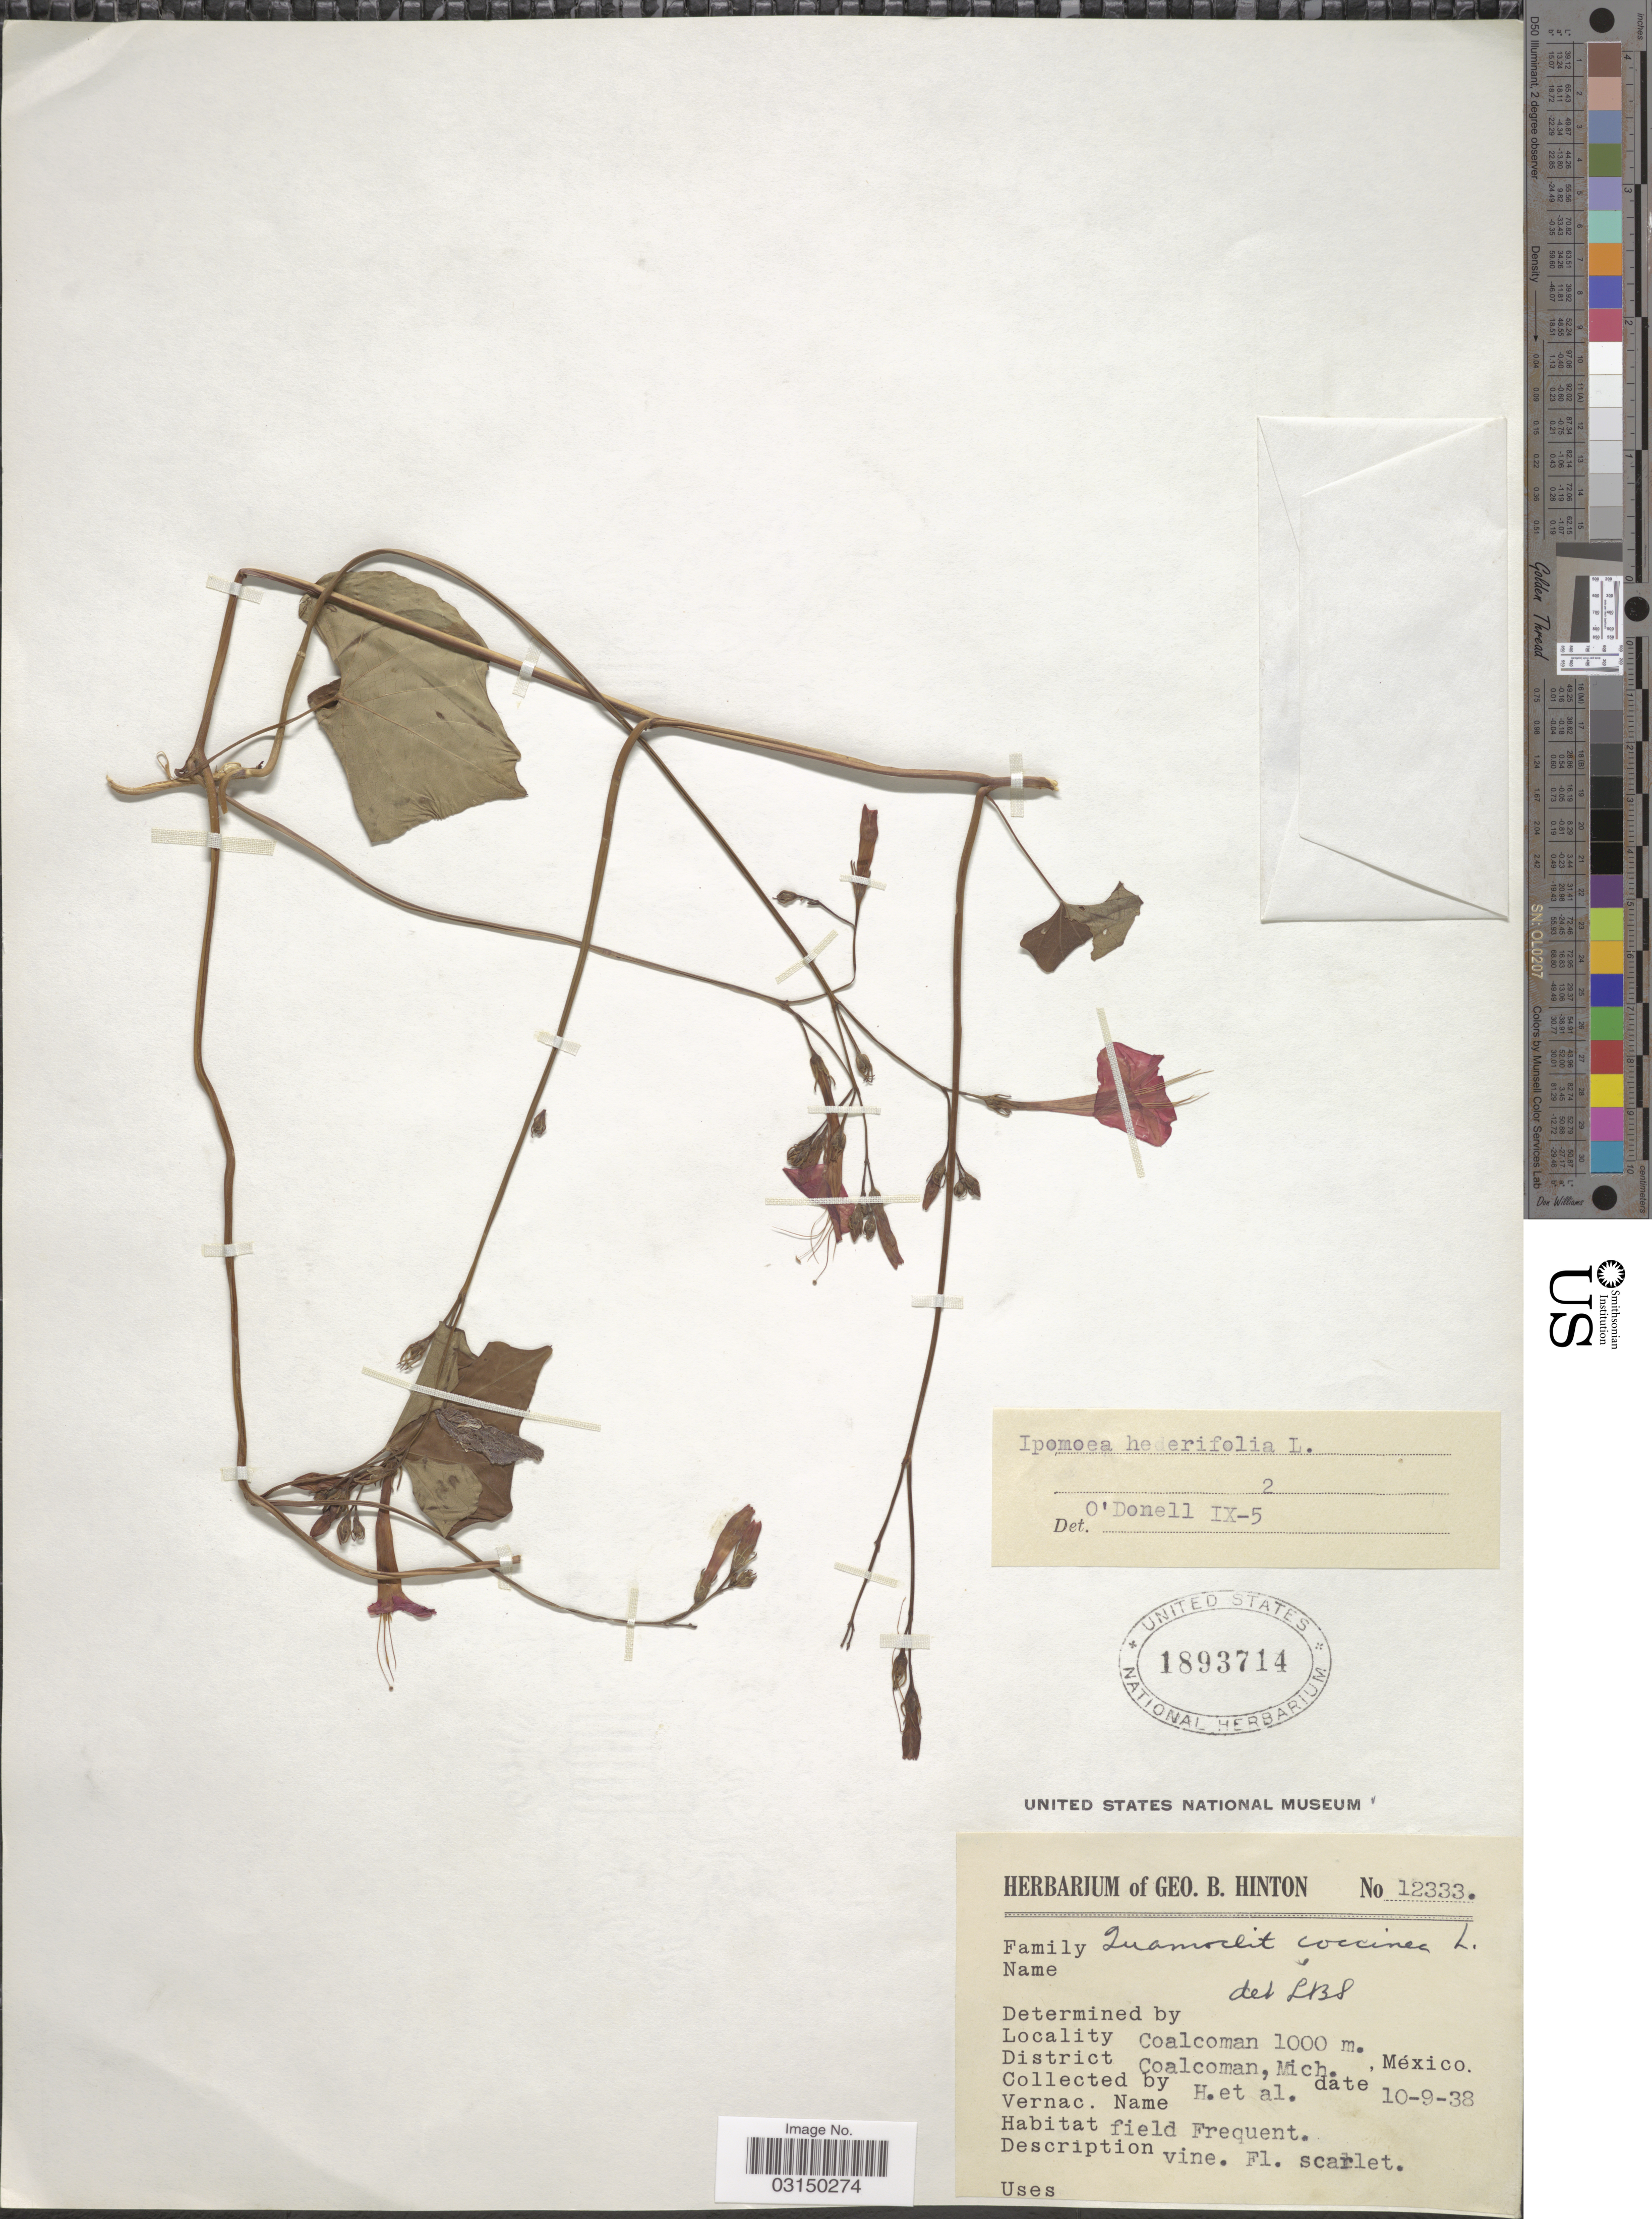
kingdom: Plantae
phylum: Tracheophyta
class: Magnoliopsida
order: Solanales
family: Convolvulaceae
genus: Ipomoea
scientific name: Ipomoea hederifolia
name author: L.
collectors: G. B. Hinton & et al.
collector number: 12333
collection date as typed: Transcribed d/m/y: 10/9/38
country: Mexico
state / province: Michoacán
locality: Coalcoman. District Coalcoman, Mich.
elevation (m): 1000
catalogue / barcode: US 1893714